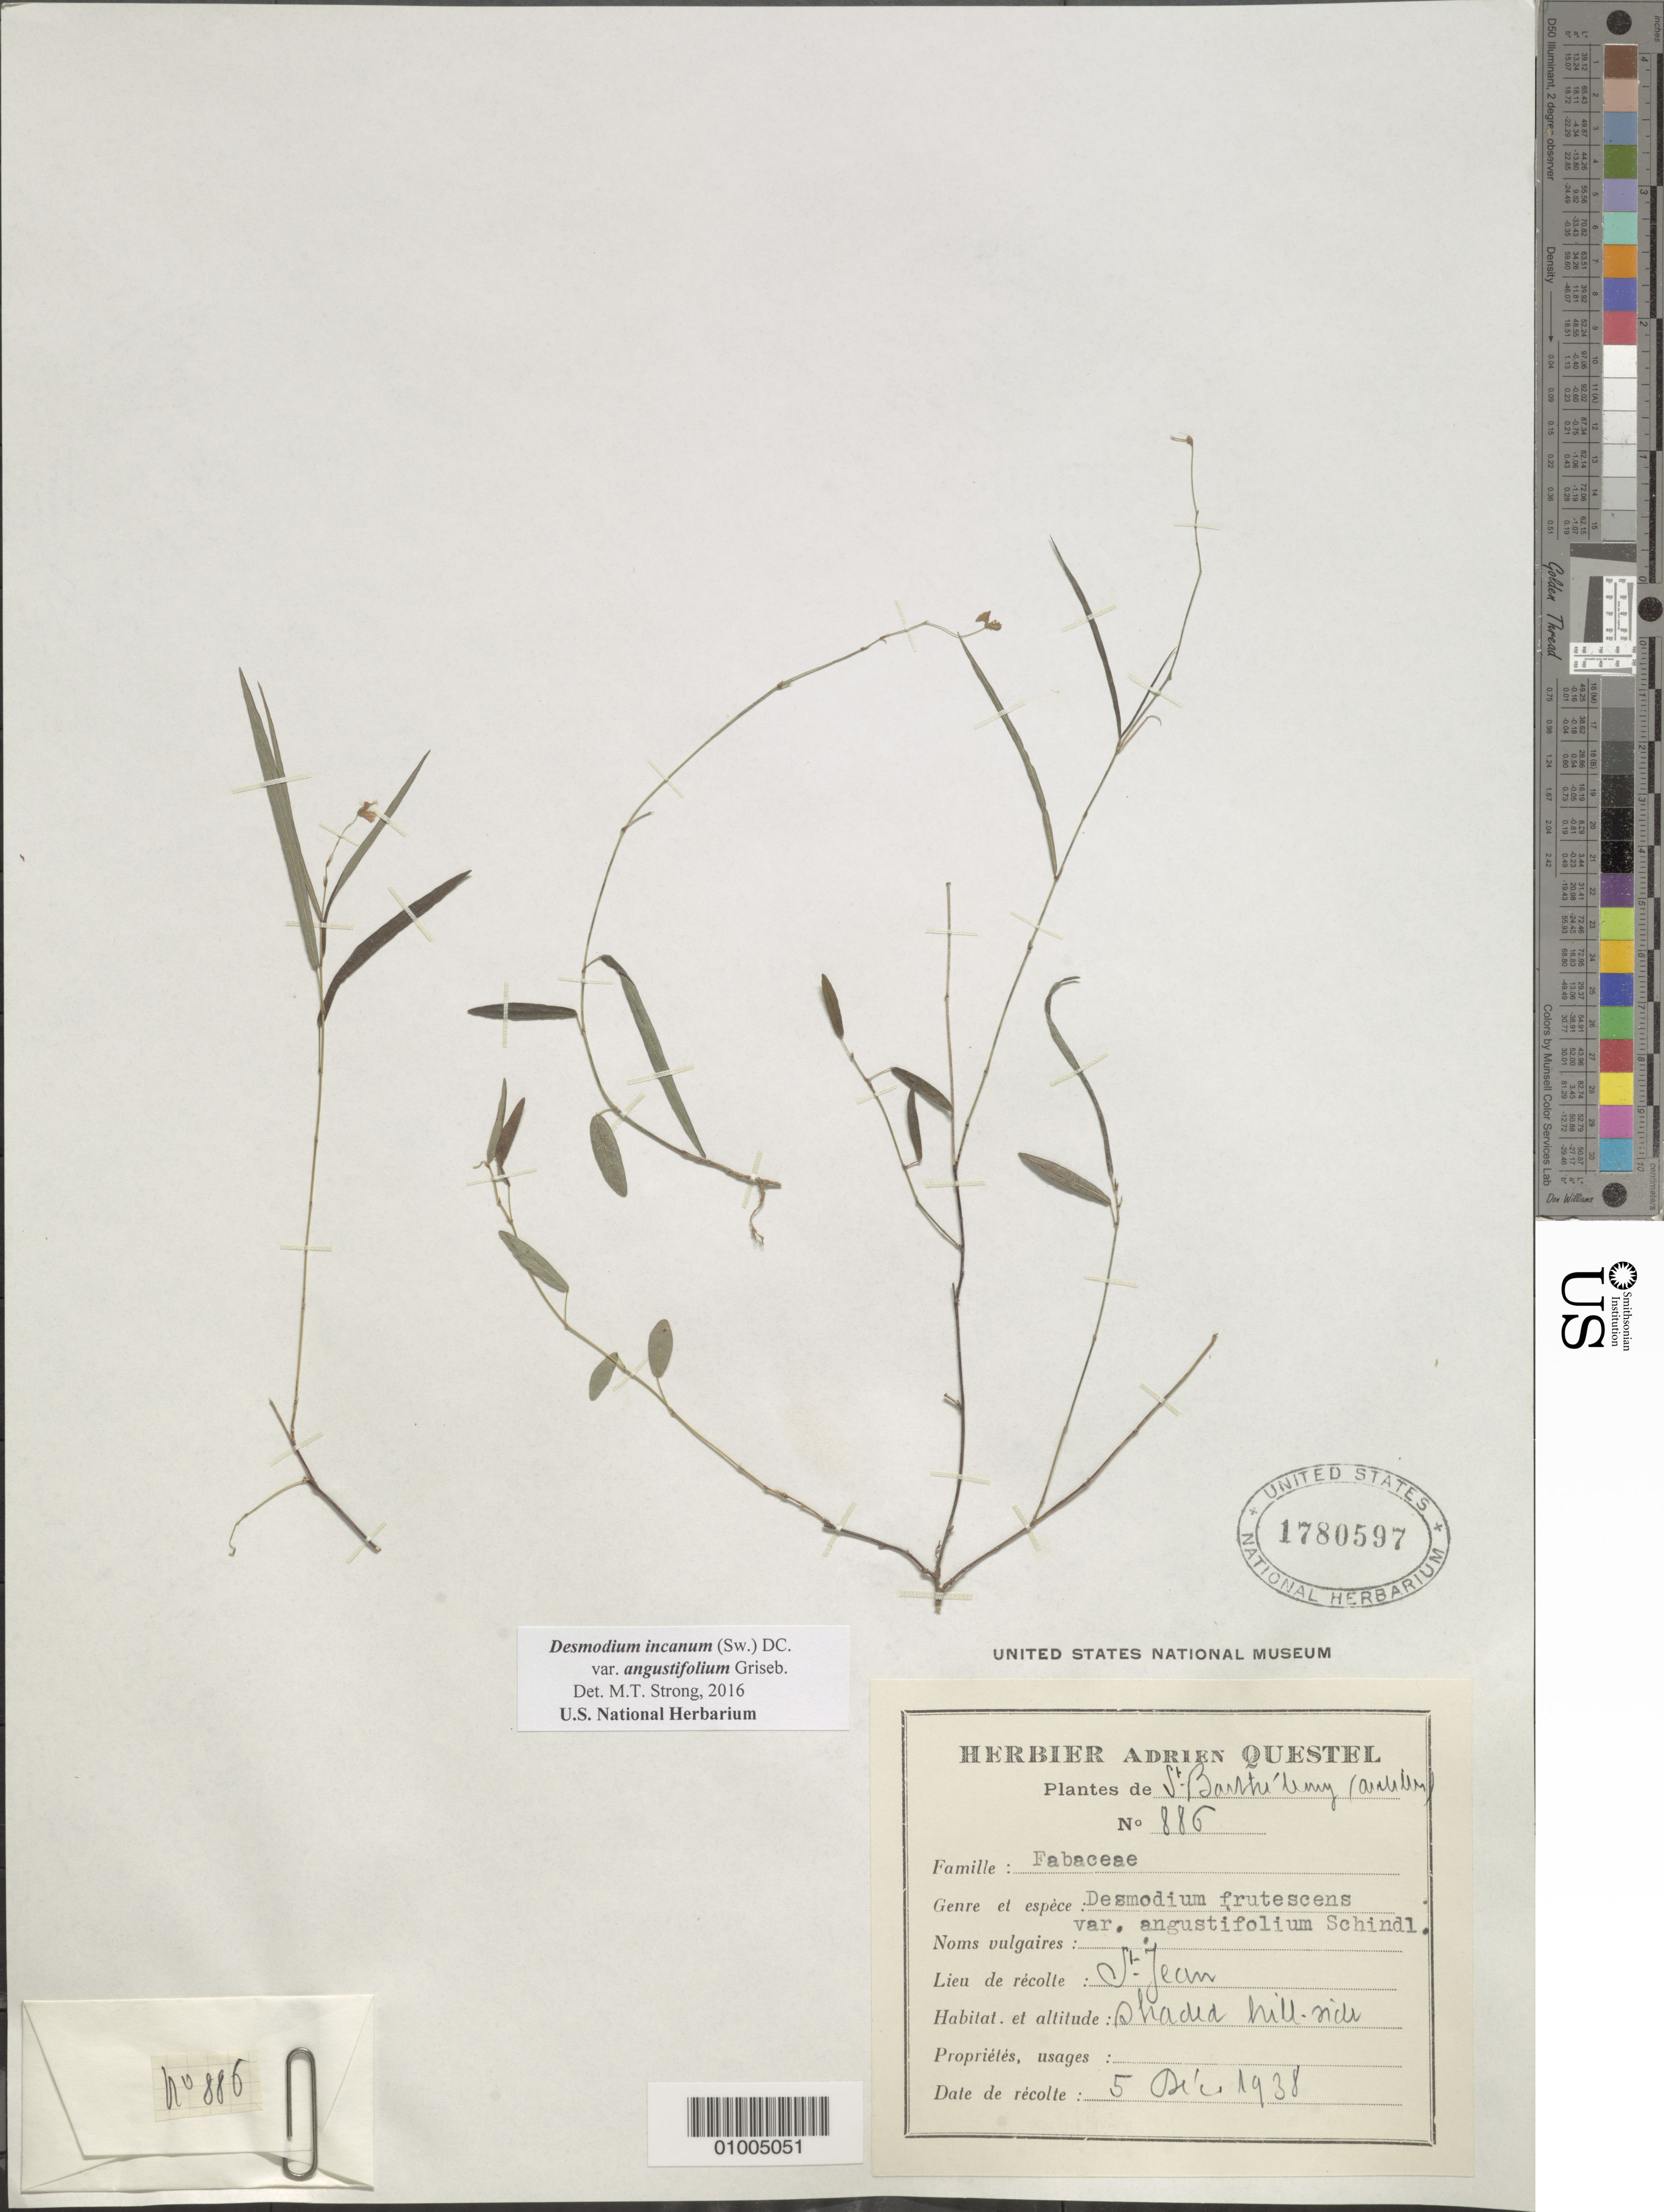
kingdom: Plantae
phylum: Tracheophyta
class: Magnoliopsida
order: Fabales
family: Fabaceae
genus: Desmodium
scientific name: Desmodium incanum var. angustifolium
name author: (Kunth) Griseb.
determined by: Strong, Mark T., (BOT), Smithsonian Institution - National Museum of Natural History (UNITED STATES)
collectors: A. Questel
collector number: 886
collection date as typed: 05 Dec 1938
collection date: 1938-12-05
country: Saint Barthélemy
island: St. Barthélemy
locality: Shady hill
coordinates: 0 N, 0 E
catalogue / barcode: US 1780597